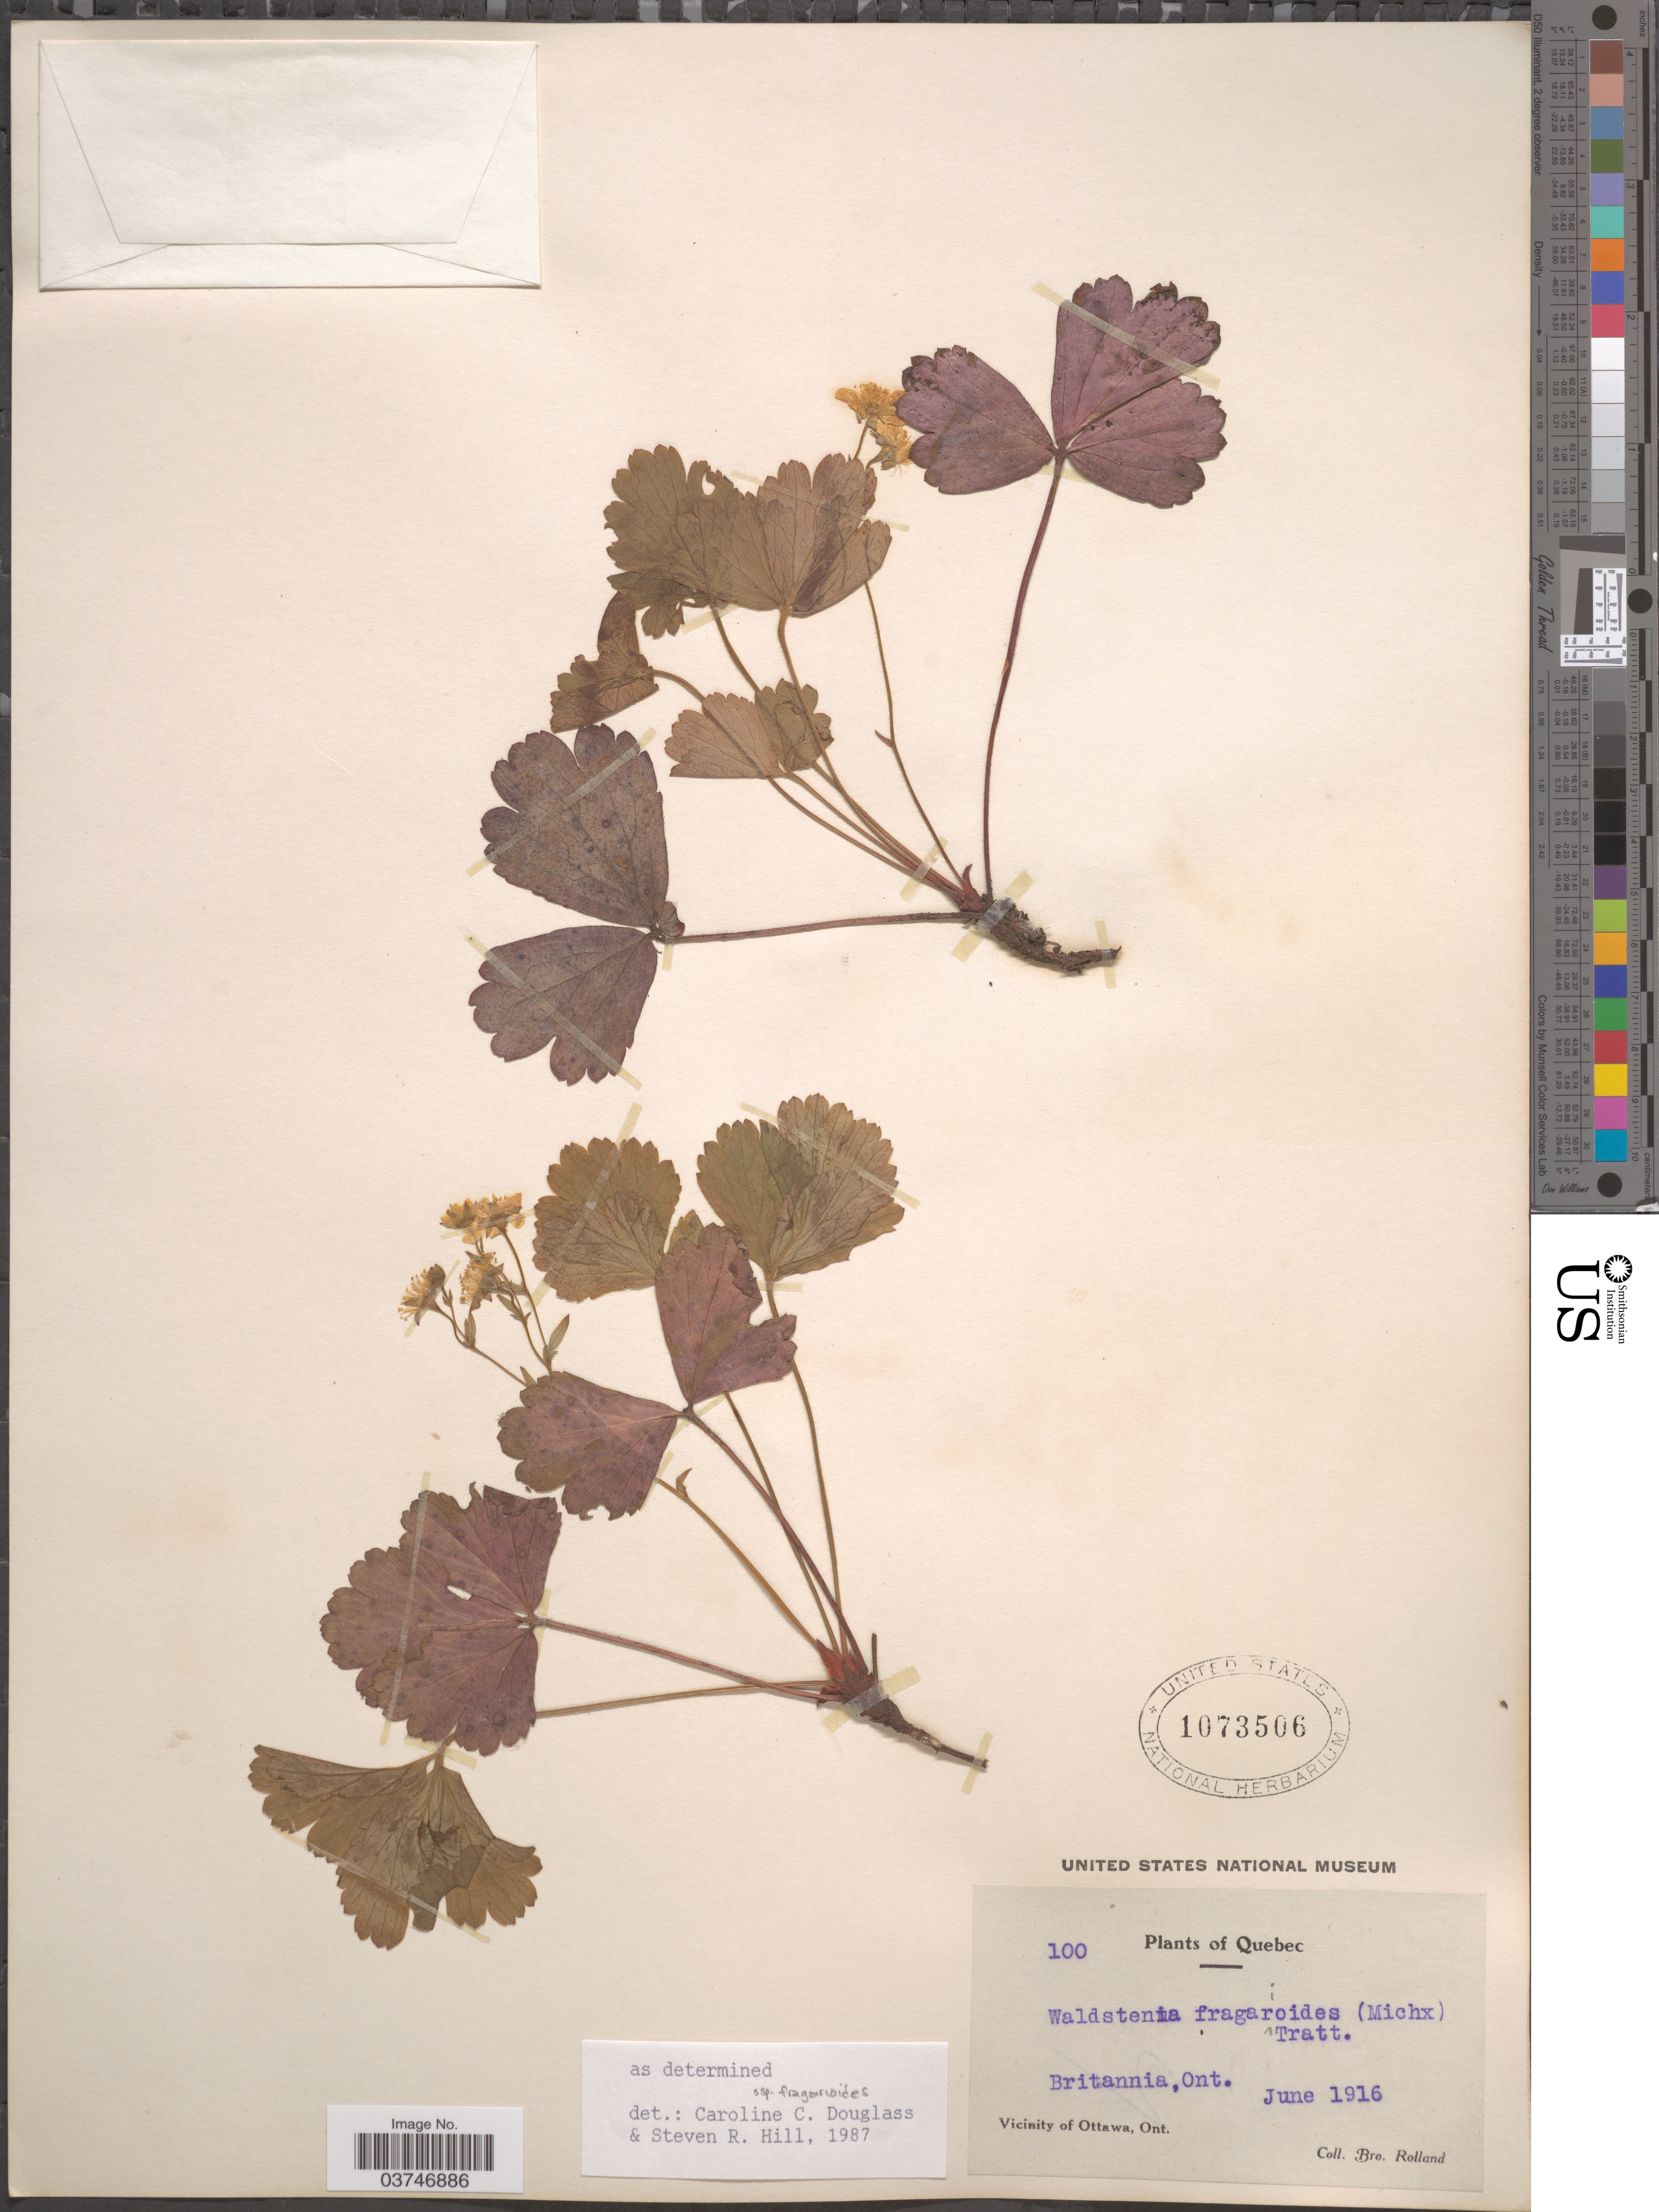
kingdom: Plantae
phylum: Tracheophyta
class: Magnoliopsida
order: Rosales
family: Rosaceae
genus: Waldsteinia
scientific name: Waldsteinia fragarioides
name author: (Michx.) Tratt.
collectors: B. Rolland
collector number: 100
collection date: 1916-06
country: Canada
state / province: Ontario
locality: Britannia. Vicinity of Ottawa.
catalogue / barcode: US 1073506